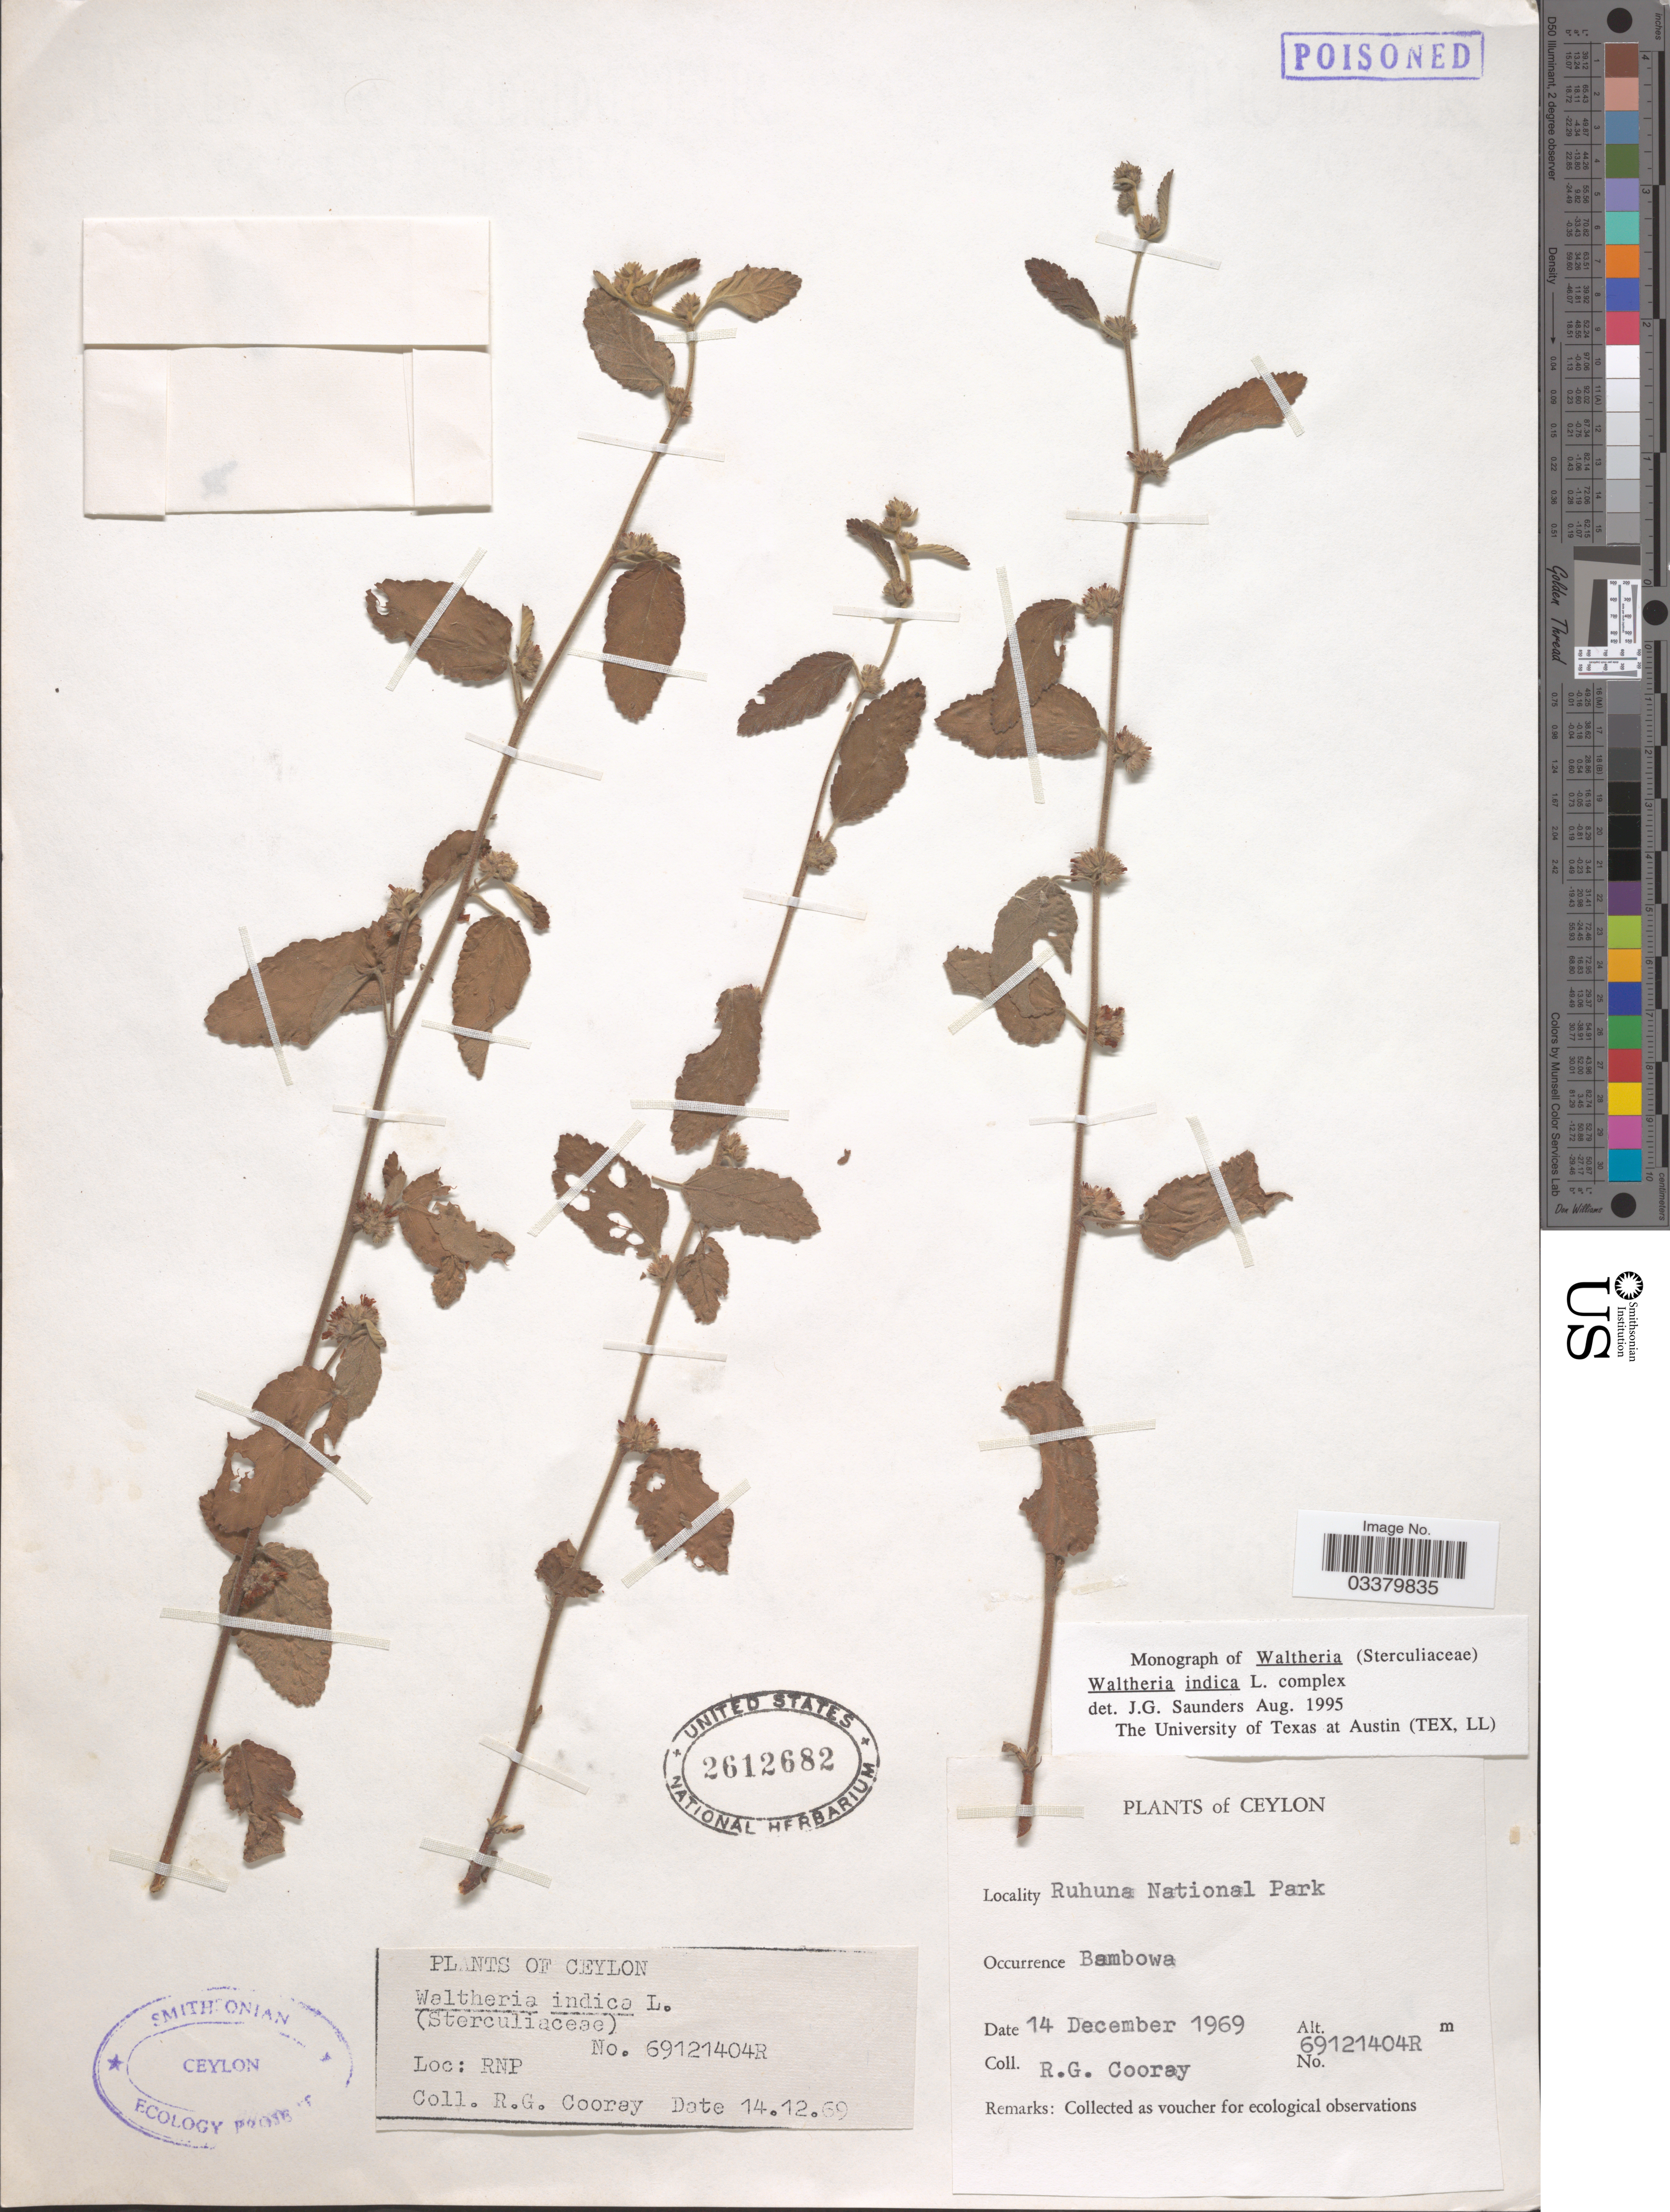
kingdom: Plantae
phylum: Tracheophyta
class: Magnoliopsida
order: Malvales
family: Malvaceae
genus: Waltheria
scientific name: Waltheria indica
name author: L.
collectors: R. Cooray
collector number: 69121404R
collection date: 1969-12-14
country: Sri Lanka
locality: Ceylon, Ruhuna National Park, Bambowa.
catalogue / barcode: US 2612682